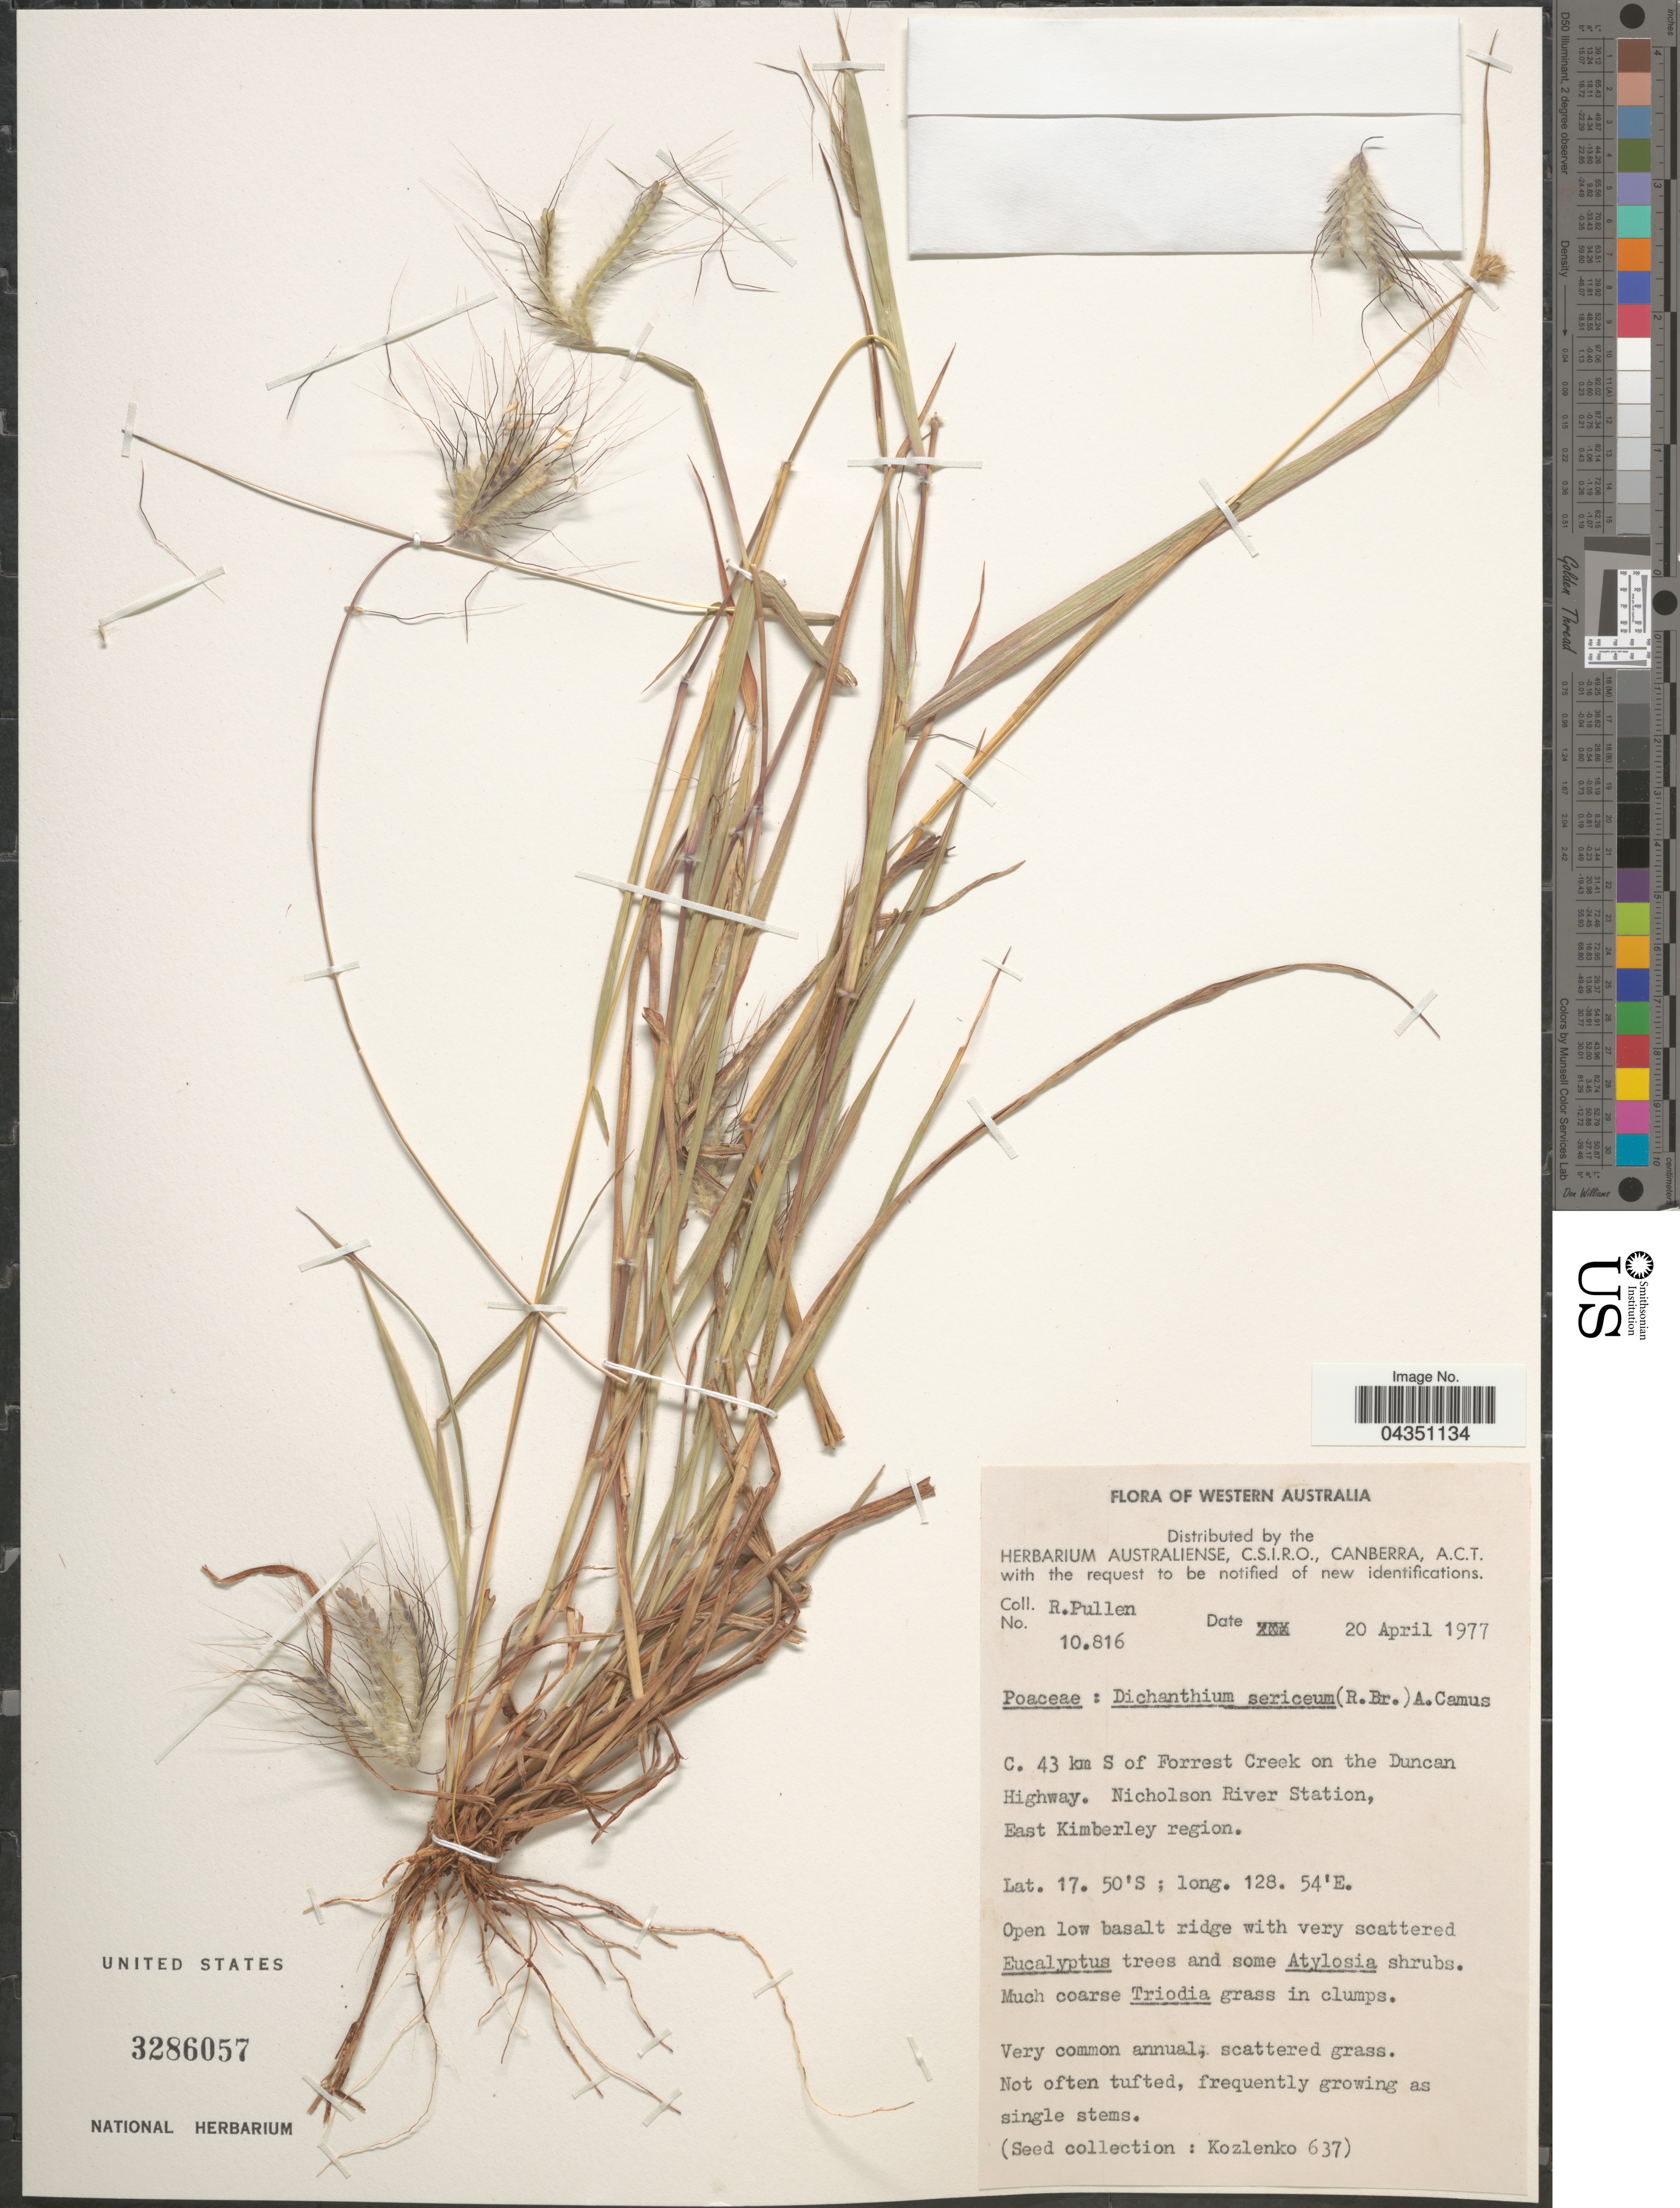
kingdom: Plantae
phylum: Tracheophyta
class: Liliopsida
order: Poales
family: Poaceae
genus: Dichanthium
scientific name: Dichanthium sericeum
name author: (R. Br.) A. Camus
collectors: R. Pullen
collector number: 10816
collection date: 1977-04-20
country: Australia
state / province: Western Australia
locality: C. 43 km S of Forrest Creek on the Duncan Highway. Nicholson River Station, East Kimberley region.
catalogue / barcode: US 3286057